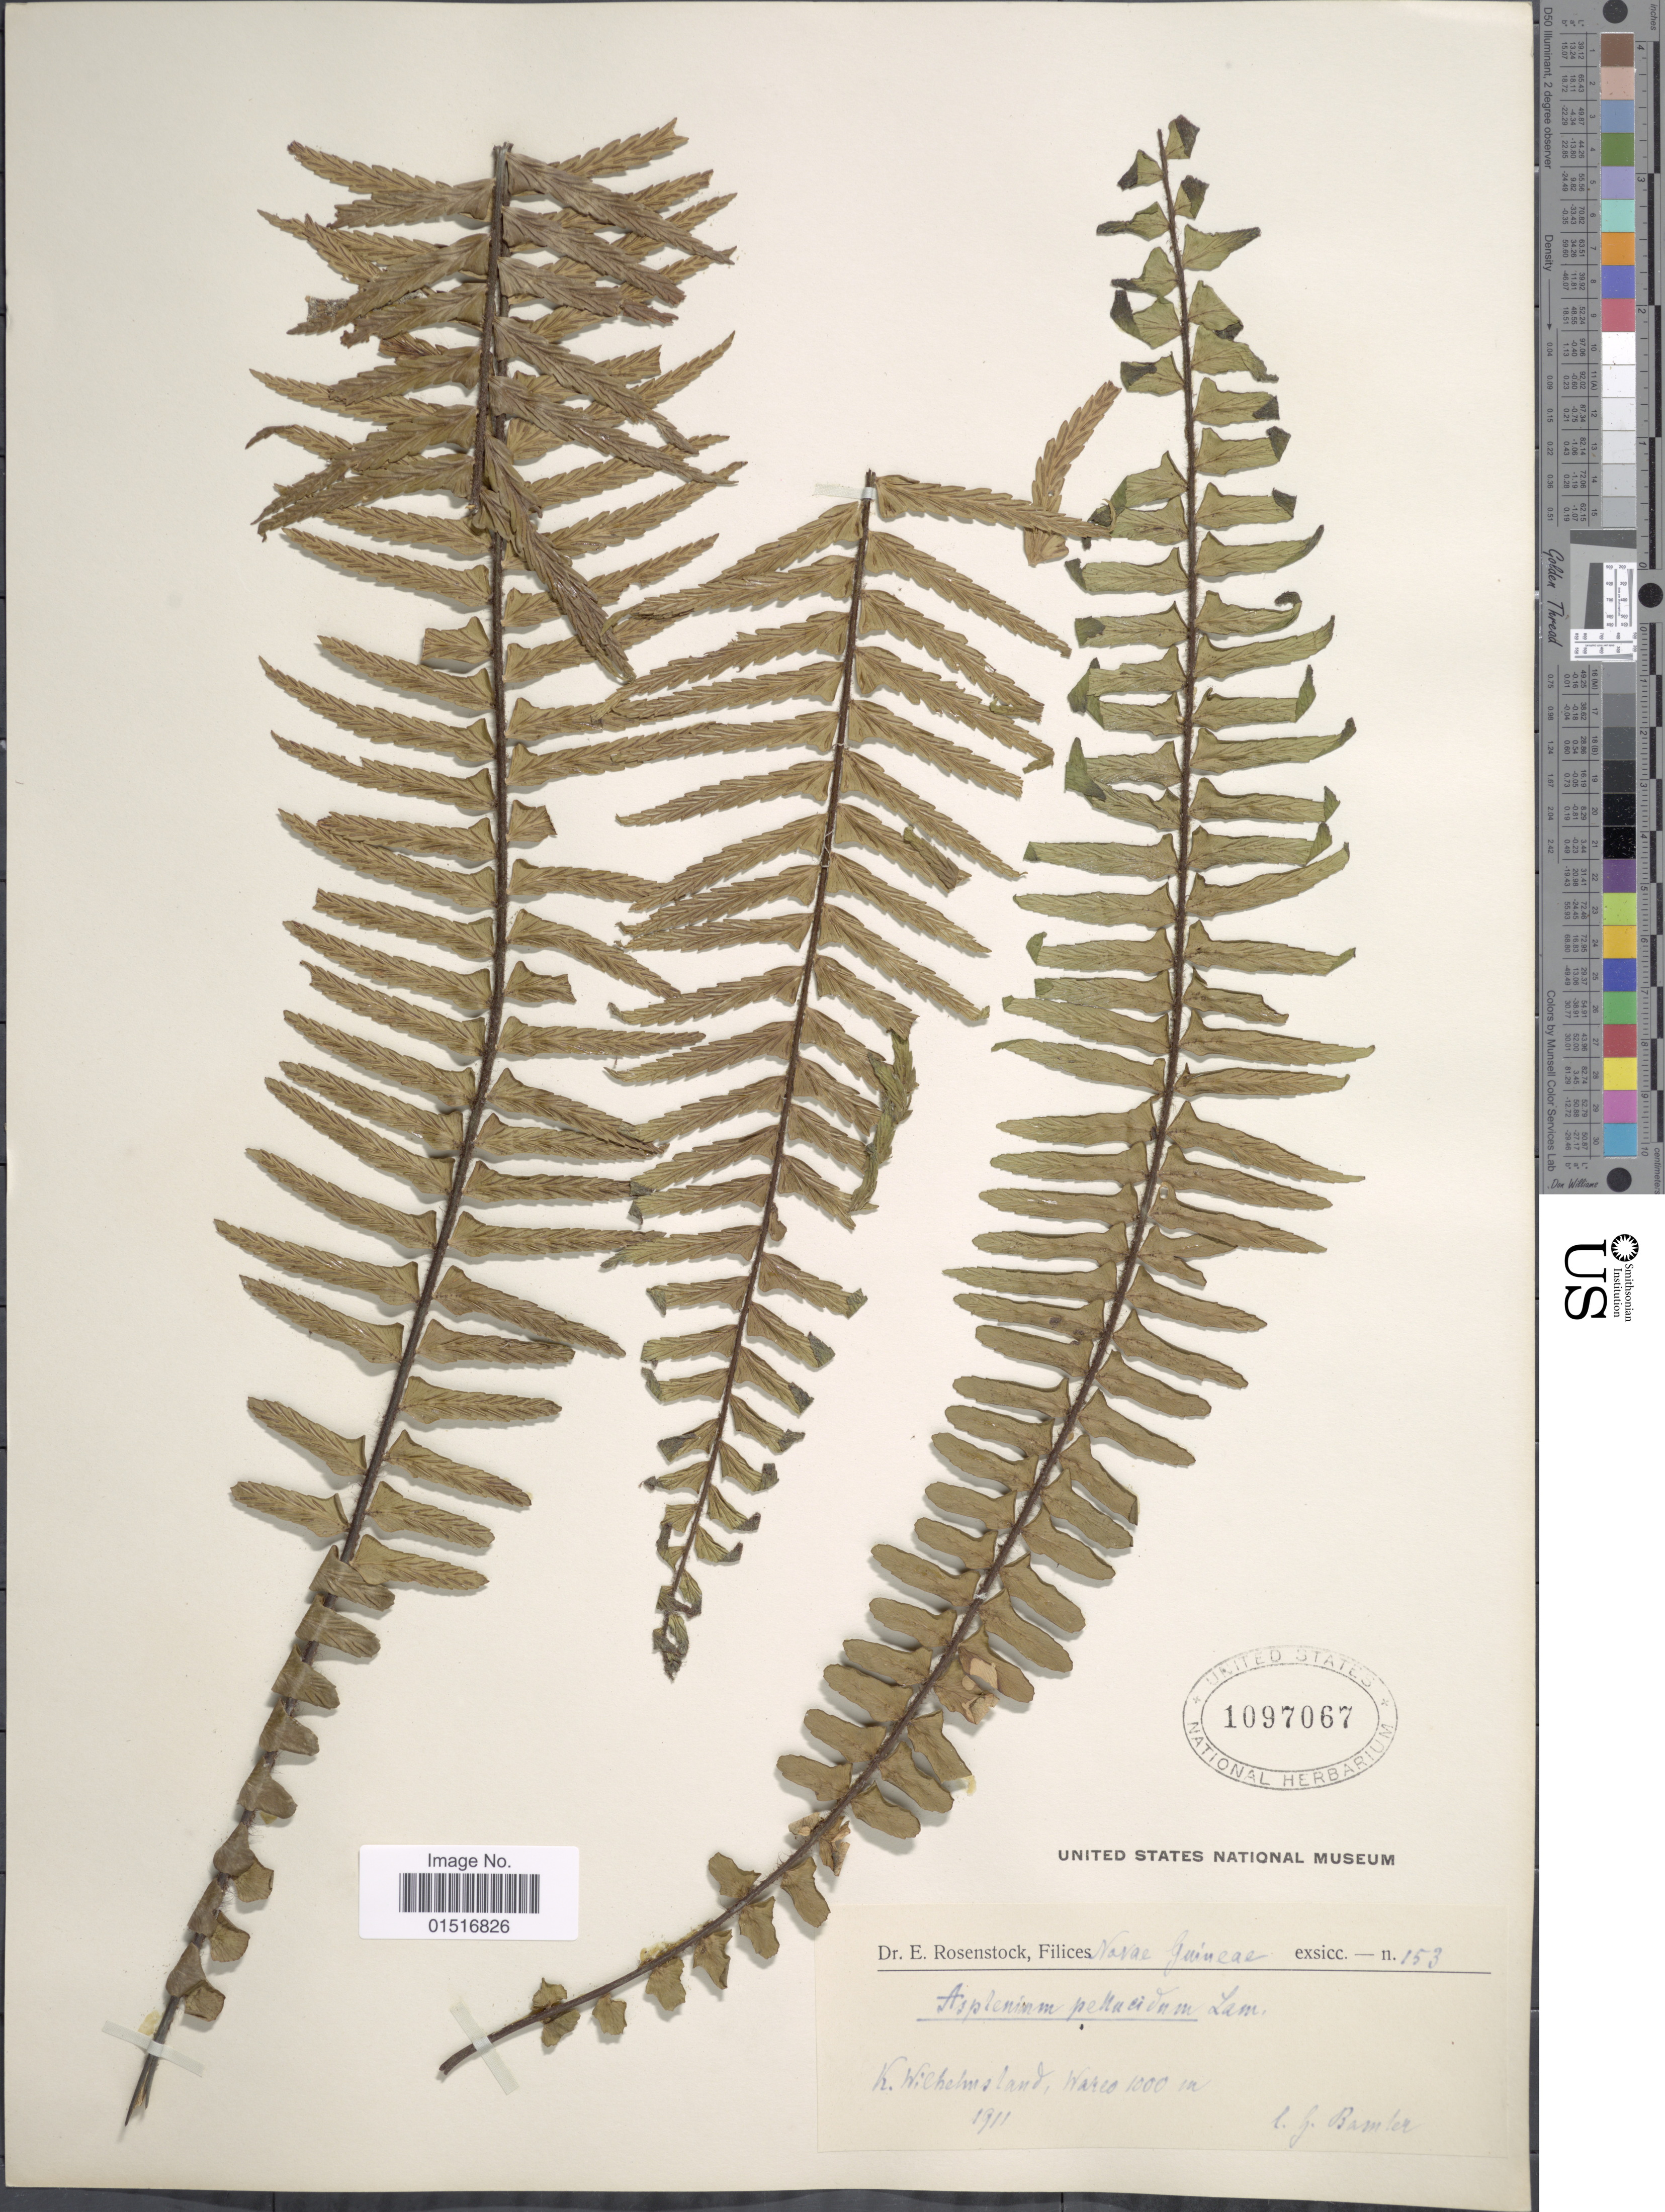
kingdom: Plantae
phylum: Tracheophyta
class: Polypodiopsida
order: Polypodiales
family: Aspleniaceae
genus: Asplenium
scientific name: Asplenium pellucidum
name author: Lam.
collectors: G. Bamler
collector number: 153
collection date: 1911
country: Papua New Guinea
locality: Navae Guineae. K. Wilhelmsland, Warco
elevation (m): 1000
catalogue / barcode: US 1097067